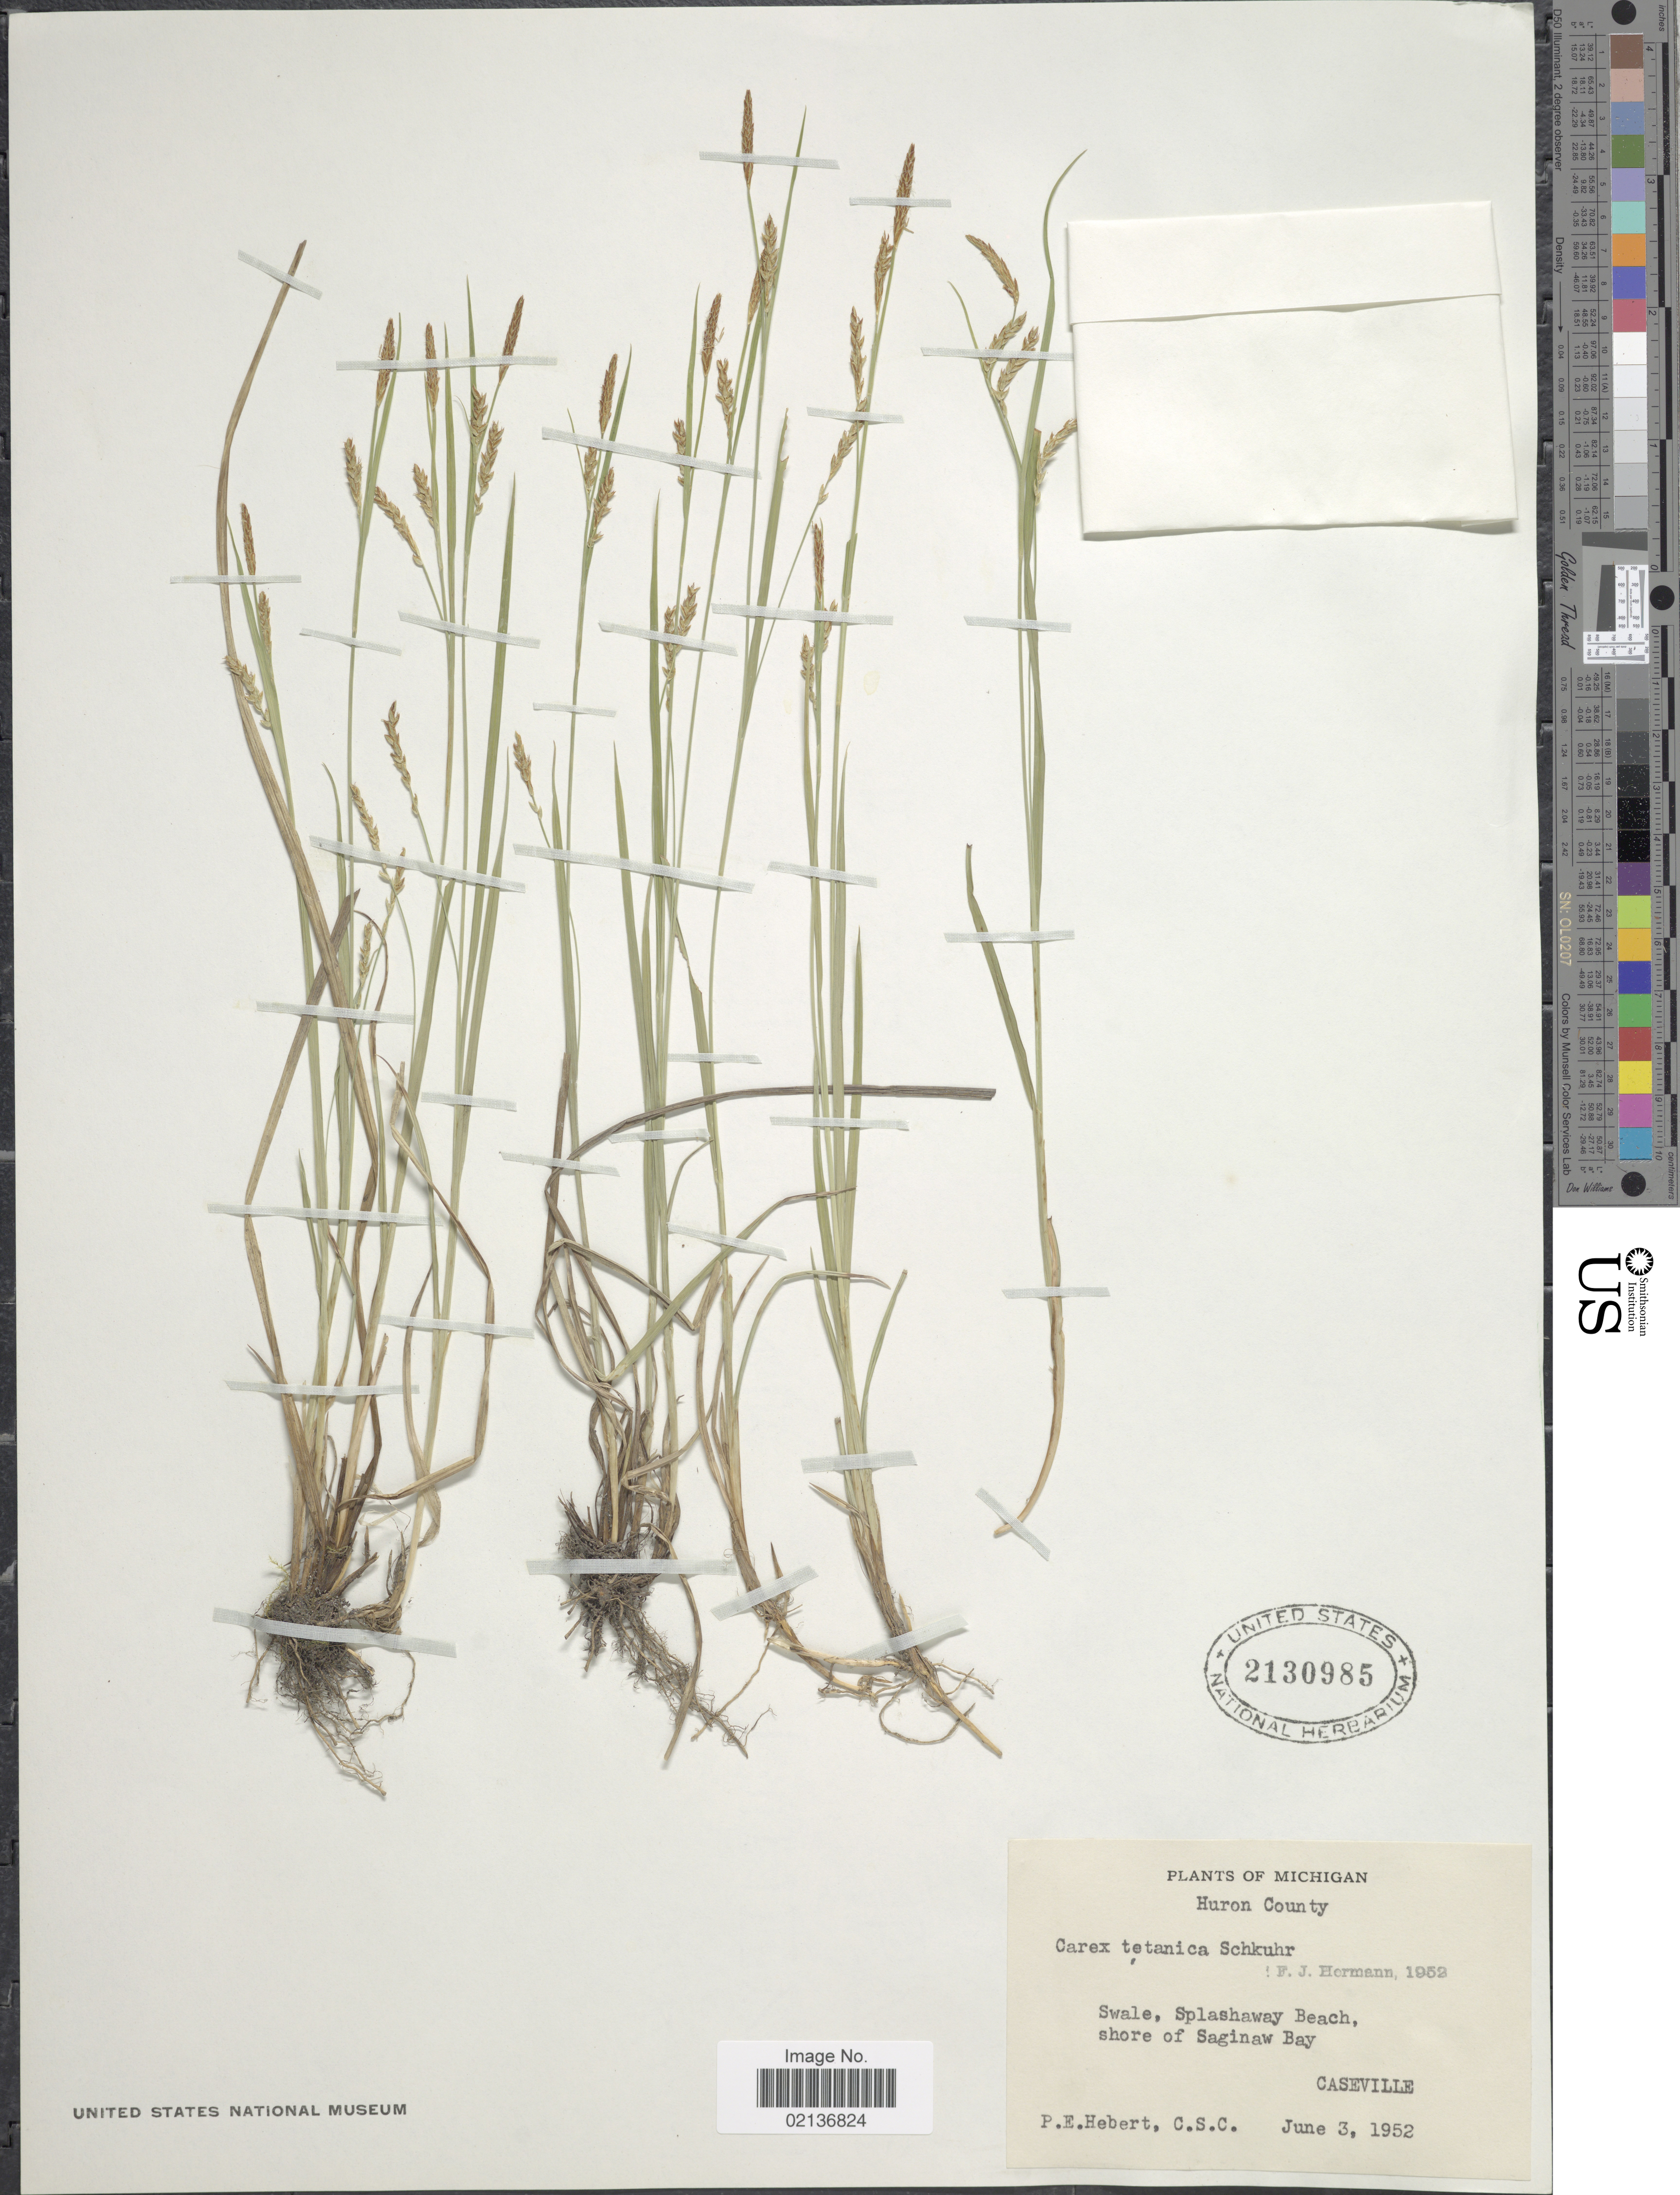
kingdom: Plantae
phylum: Tracheophyta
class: Liliopsida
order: Poales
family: Cyperaceae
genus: Carex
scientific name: Carex tetanica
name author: Schkuhr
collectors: P. Hebert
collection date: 1952-06-03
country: United States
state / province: Michigan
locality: Huron County, Swale, Splashaway Beach, shore of Saginaw Bay, Caseville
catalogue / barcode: US 2130985